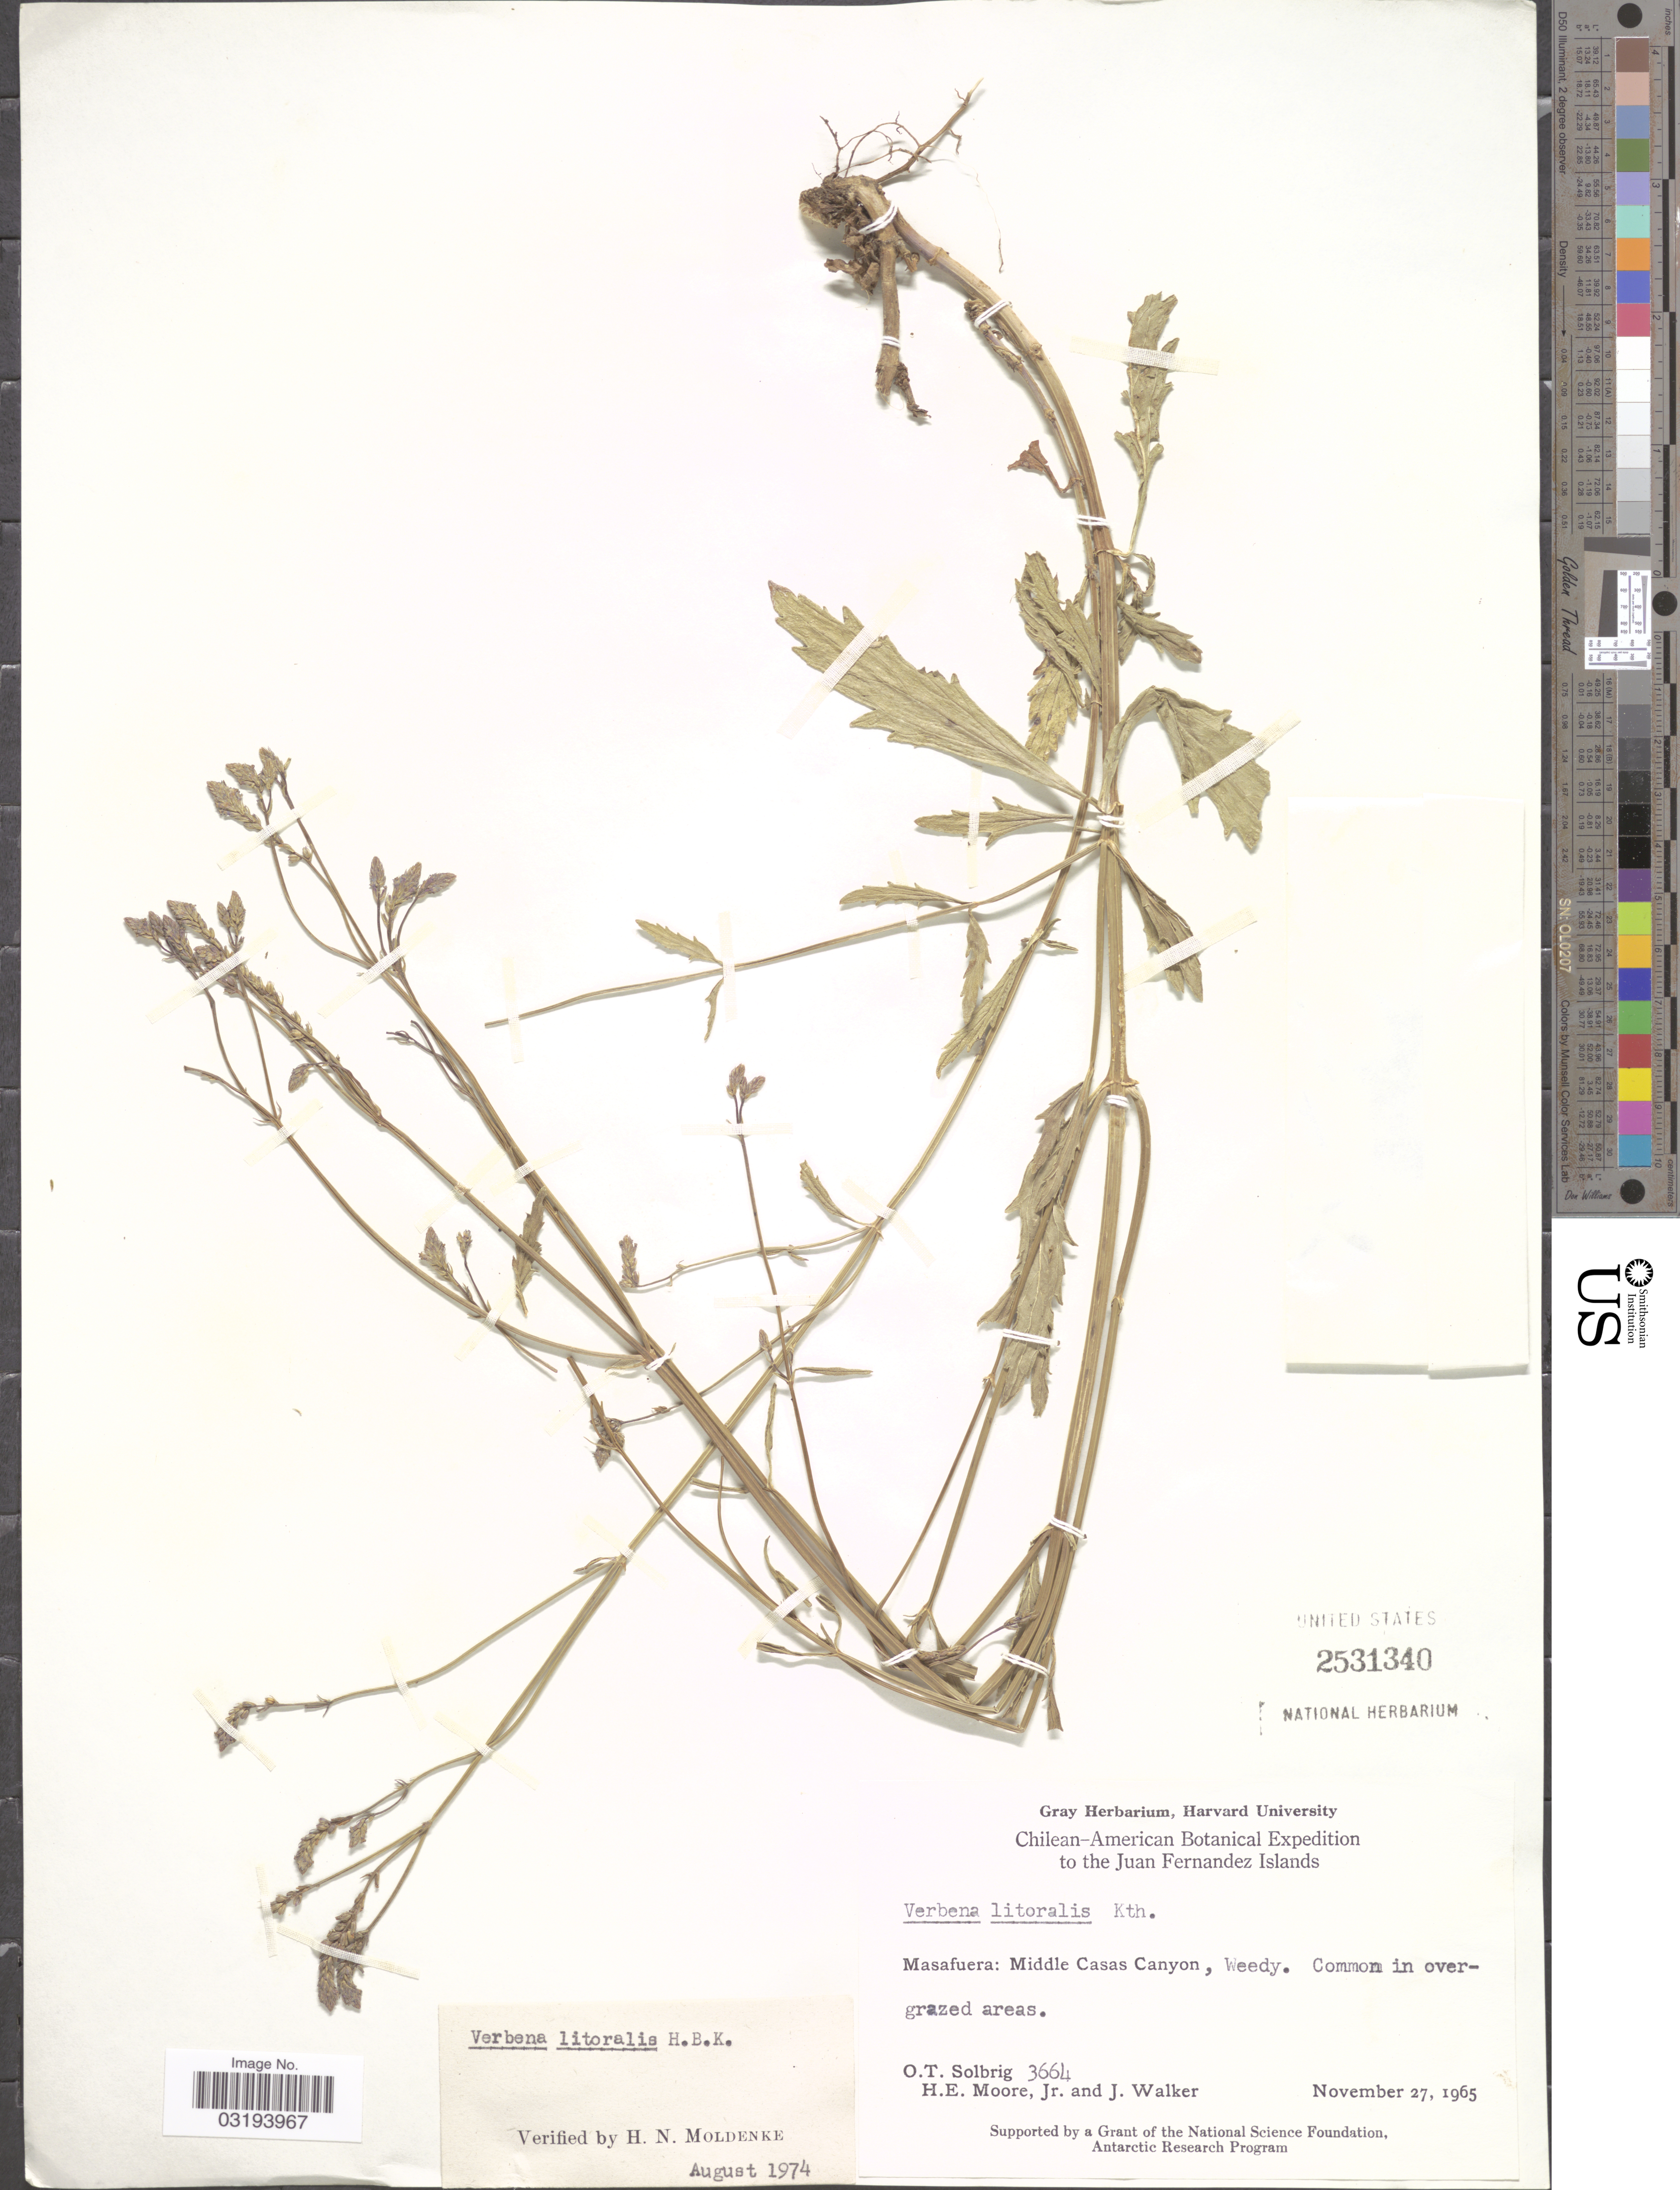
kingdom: Plantae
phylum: Tracheophyta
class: Magnoliopsida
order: Lamiales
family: Verbenaceae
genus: Verbena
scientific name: Verbena litoralis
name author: Kunth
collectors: O. T. Solbrig, H. Moore & J. Walker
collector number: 3664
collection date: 1965-11-27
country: Chile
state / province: Valparaíso (V)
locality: Juan Fernandez Islands. Masafuera: Middle Casas Canyon.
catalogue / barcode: US 2531340